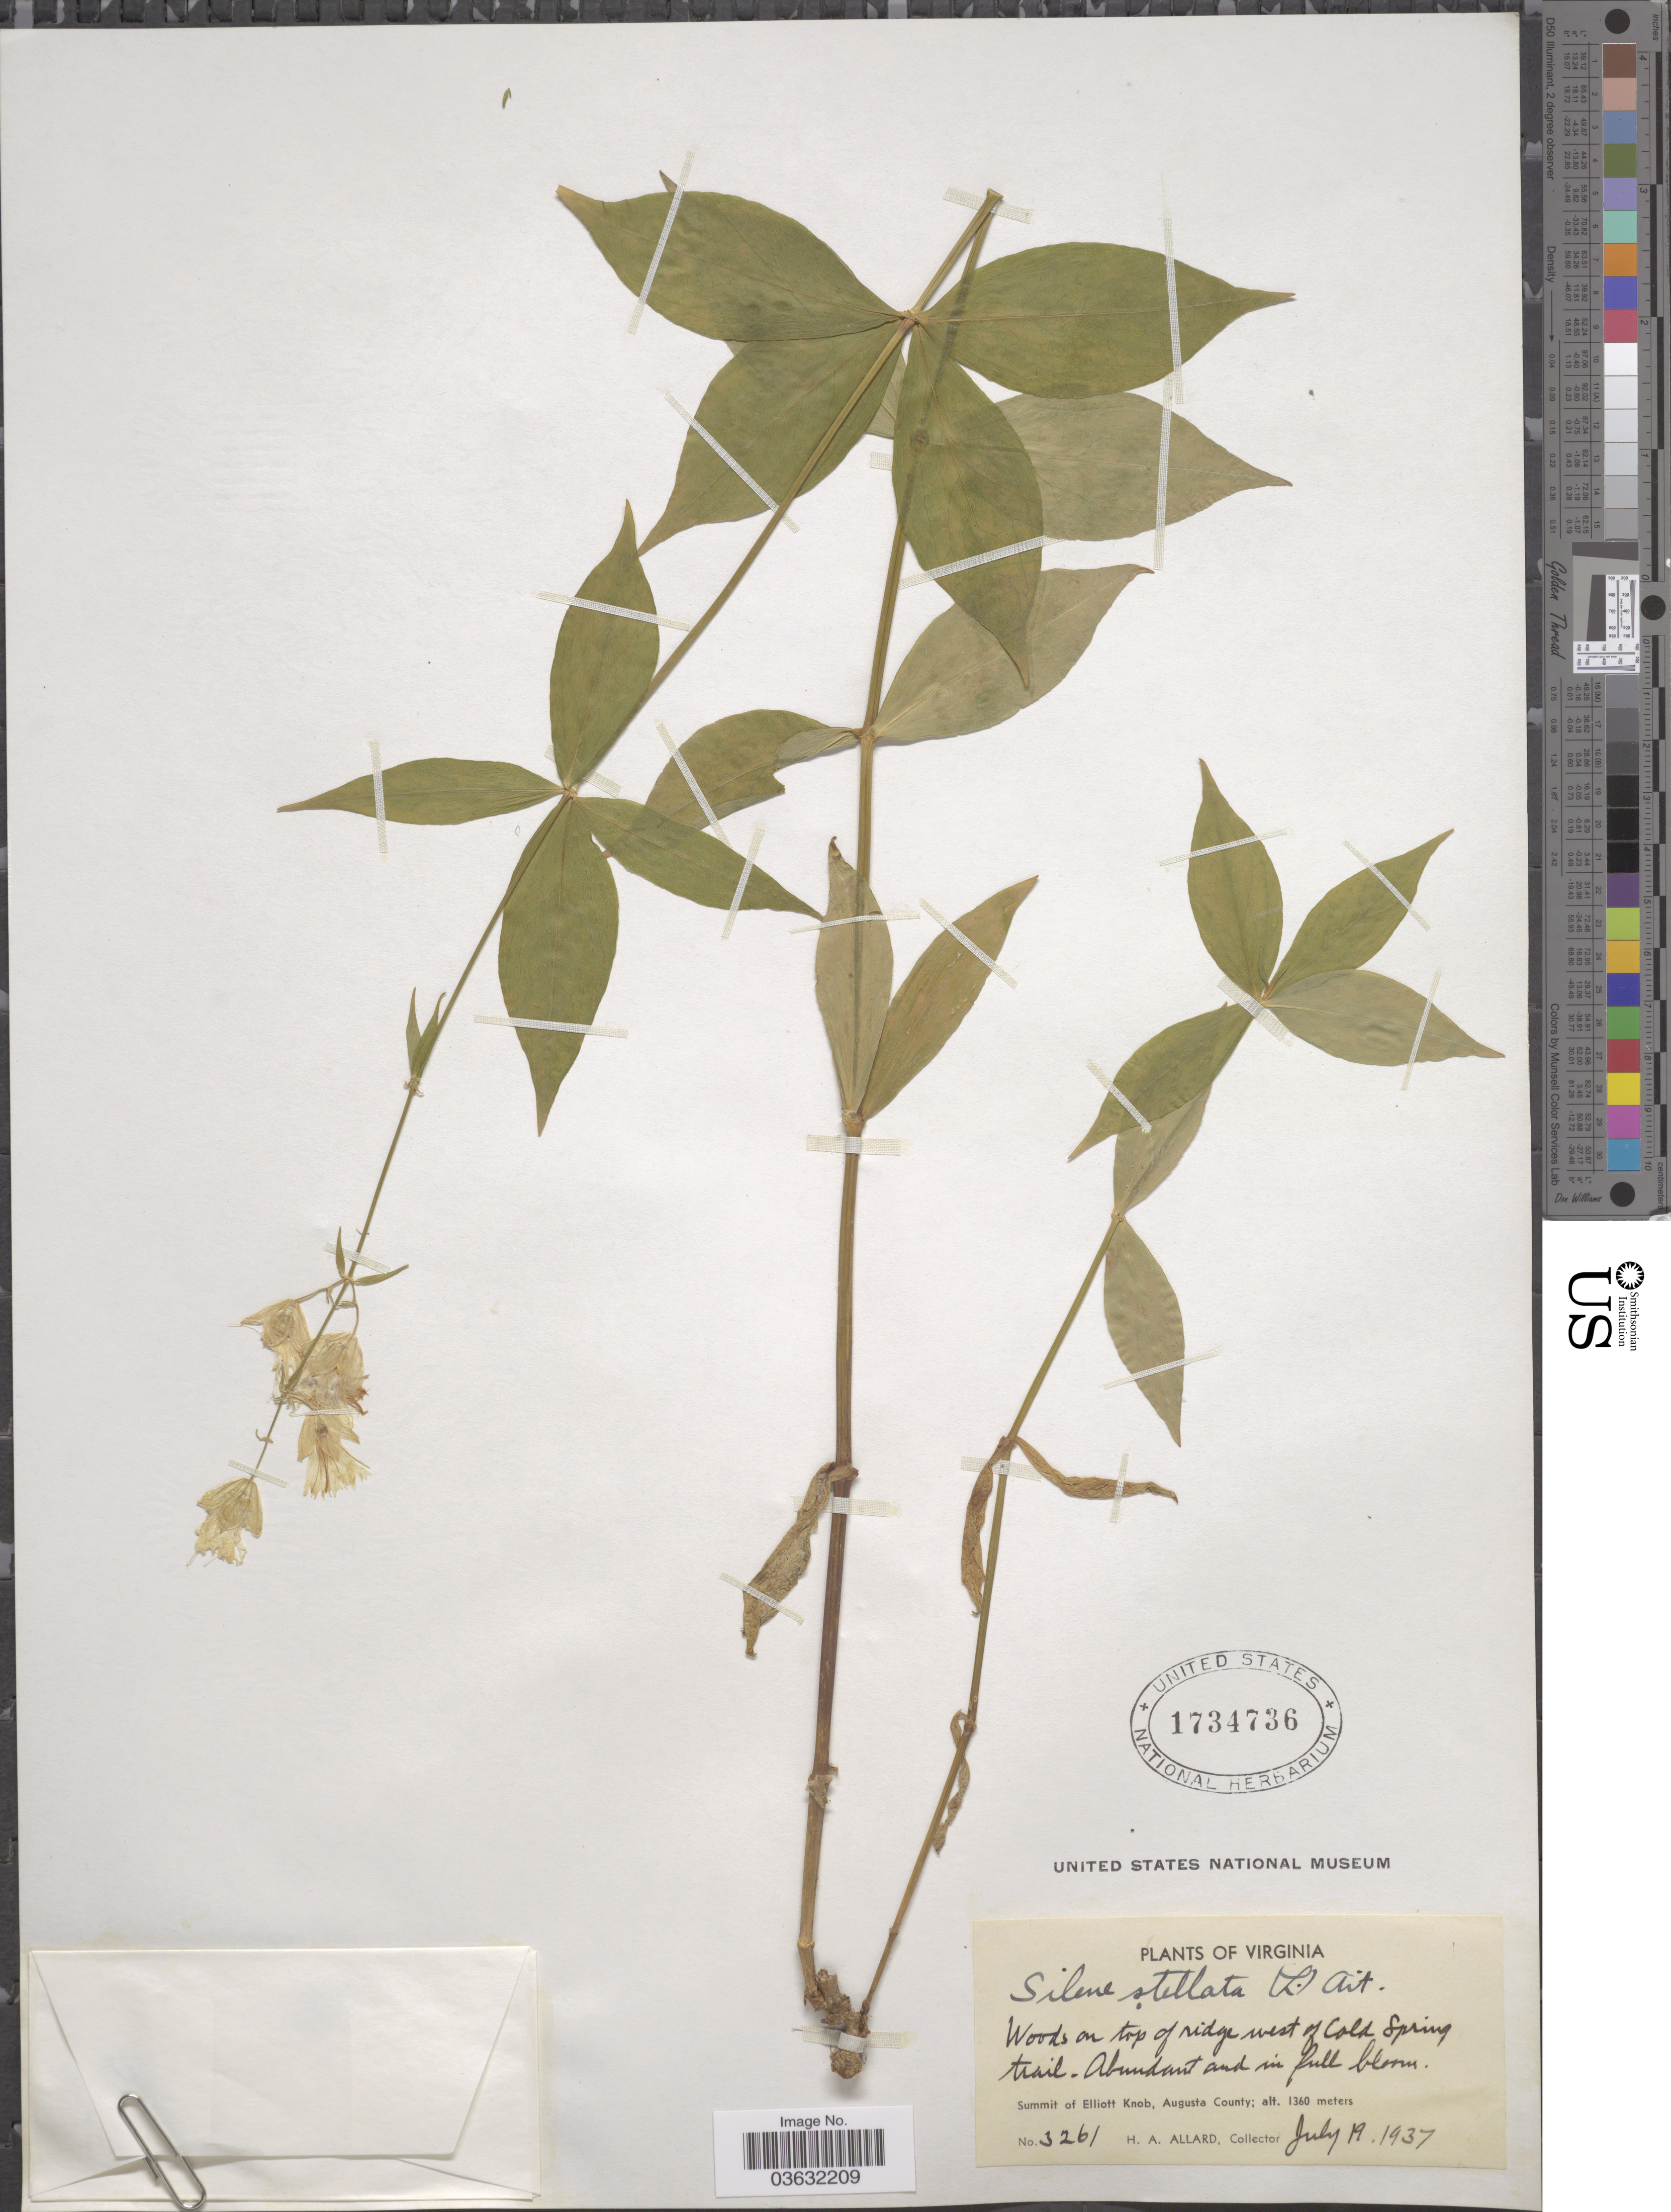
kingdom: Plantae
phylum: Tracheophyta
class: Magnoliopsida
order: Caryophyllales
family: Caryophyllaceae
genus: Silene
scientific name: Silene stellata var. stellata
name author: (L.) Coyte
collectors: H. A. Allard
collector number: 3261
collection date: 1937-07-19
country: United States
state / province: Virginia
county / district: Augusta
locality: Woods on top of ridge west of Cold Spring trail. Summit of Elliott Knob, Augusta County.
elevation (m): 1360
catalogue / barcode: US 1734736